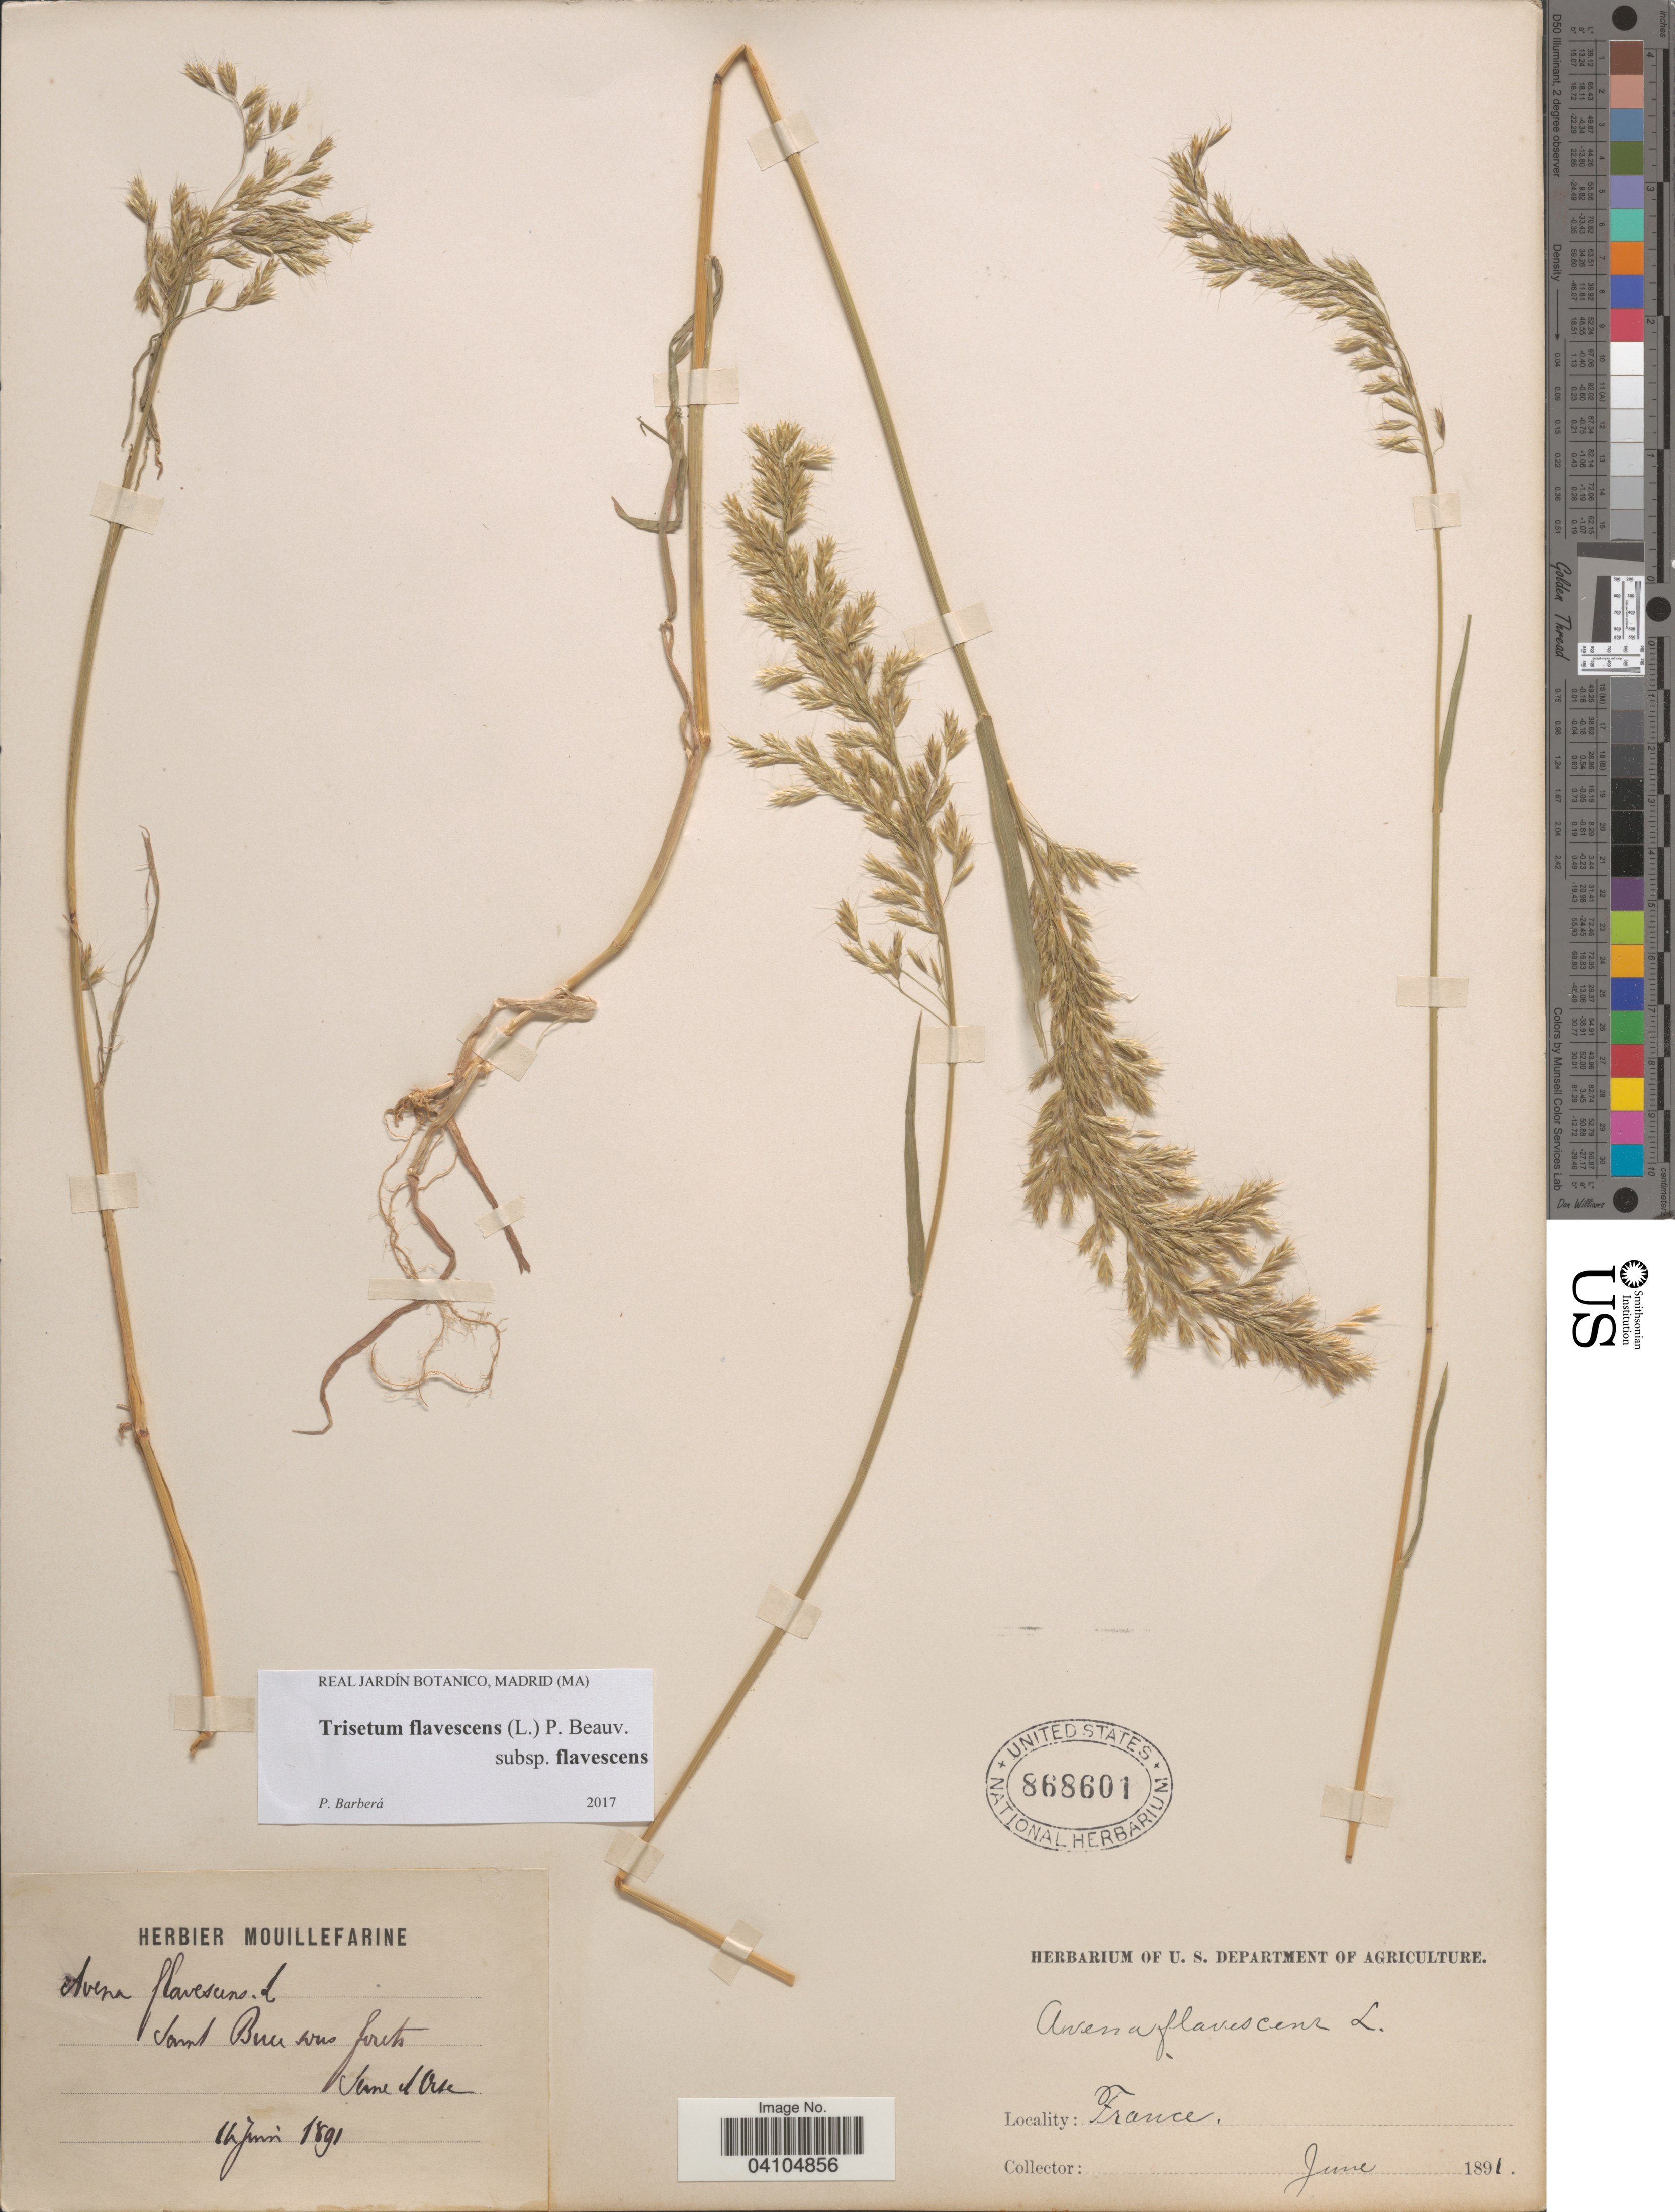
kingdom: Plantae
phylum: Tracheophyta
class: Liliopsida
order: Poales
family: Poaceae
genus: Trisetum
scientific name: Trisetum flavescens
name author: (L.) P. Beauv.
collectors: ex herb. Mouillefarine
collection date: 1891-06-16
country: France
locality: Saint Bun [interpreted] vers forets Seine et Oise.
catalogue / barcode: US 868601